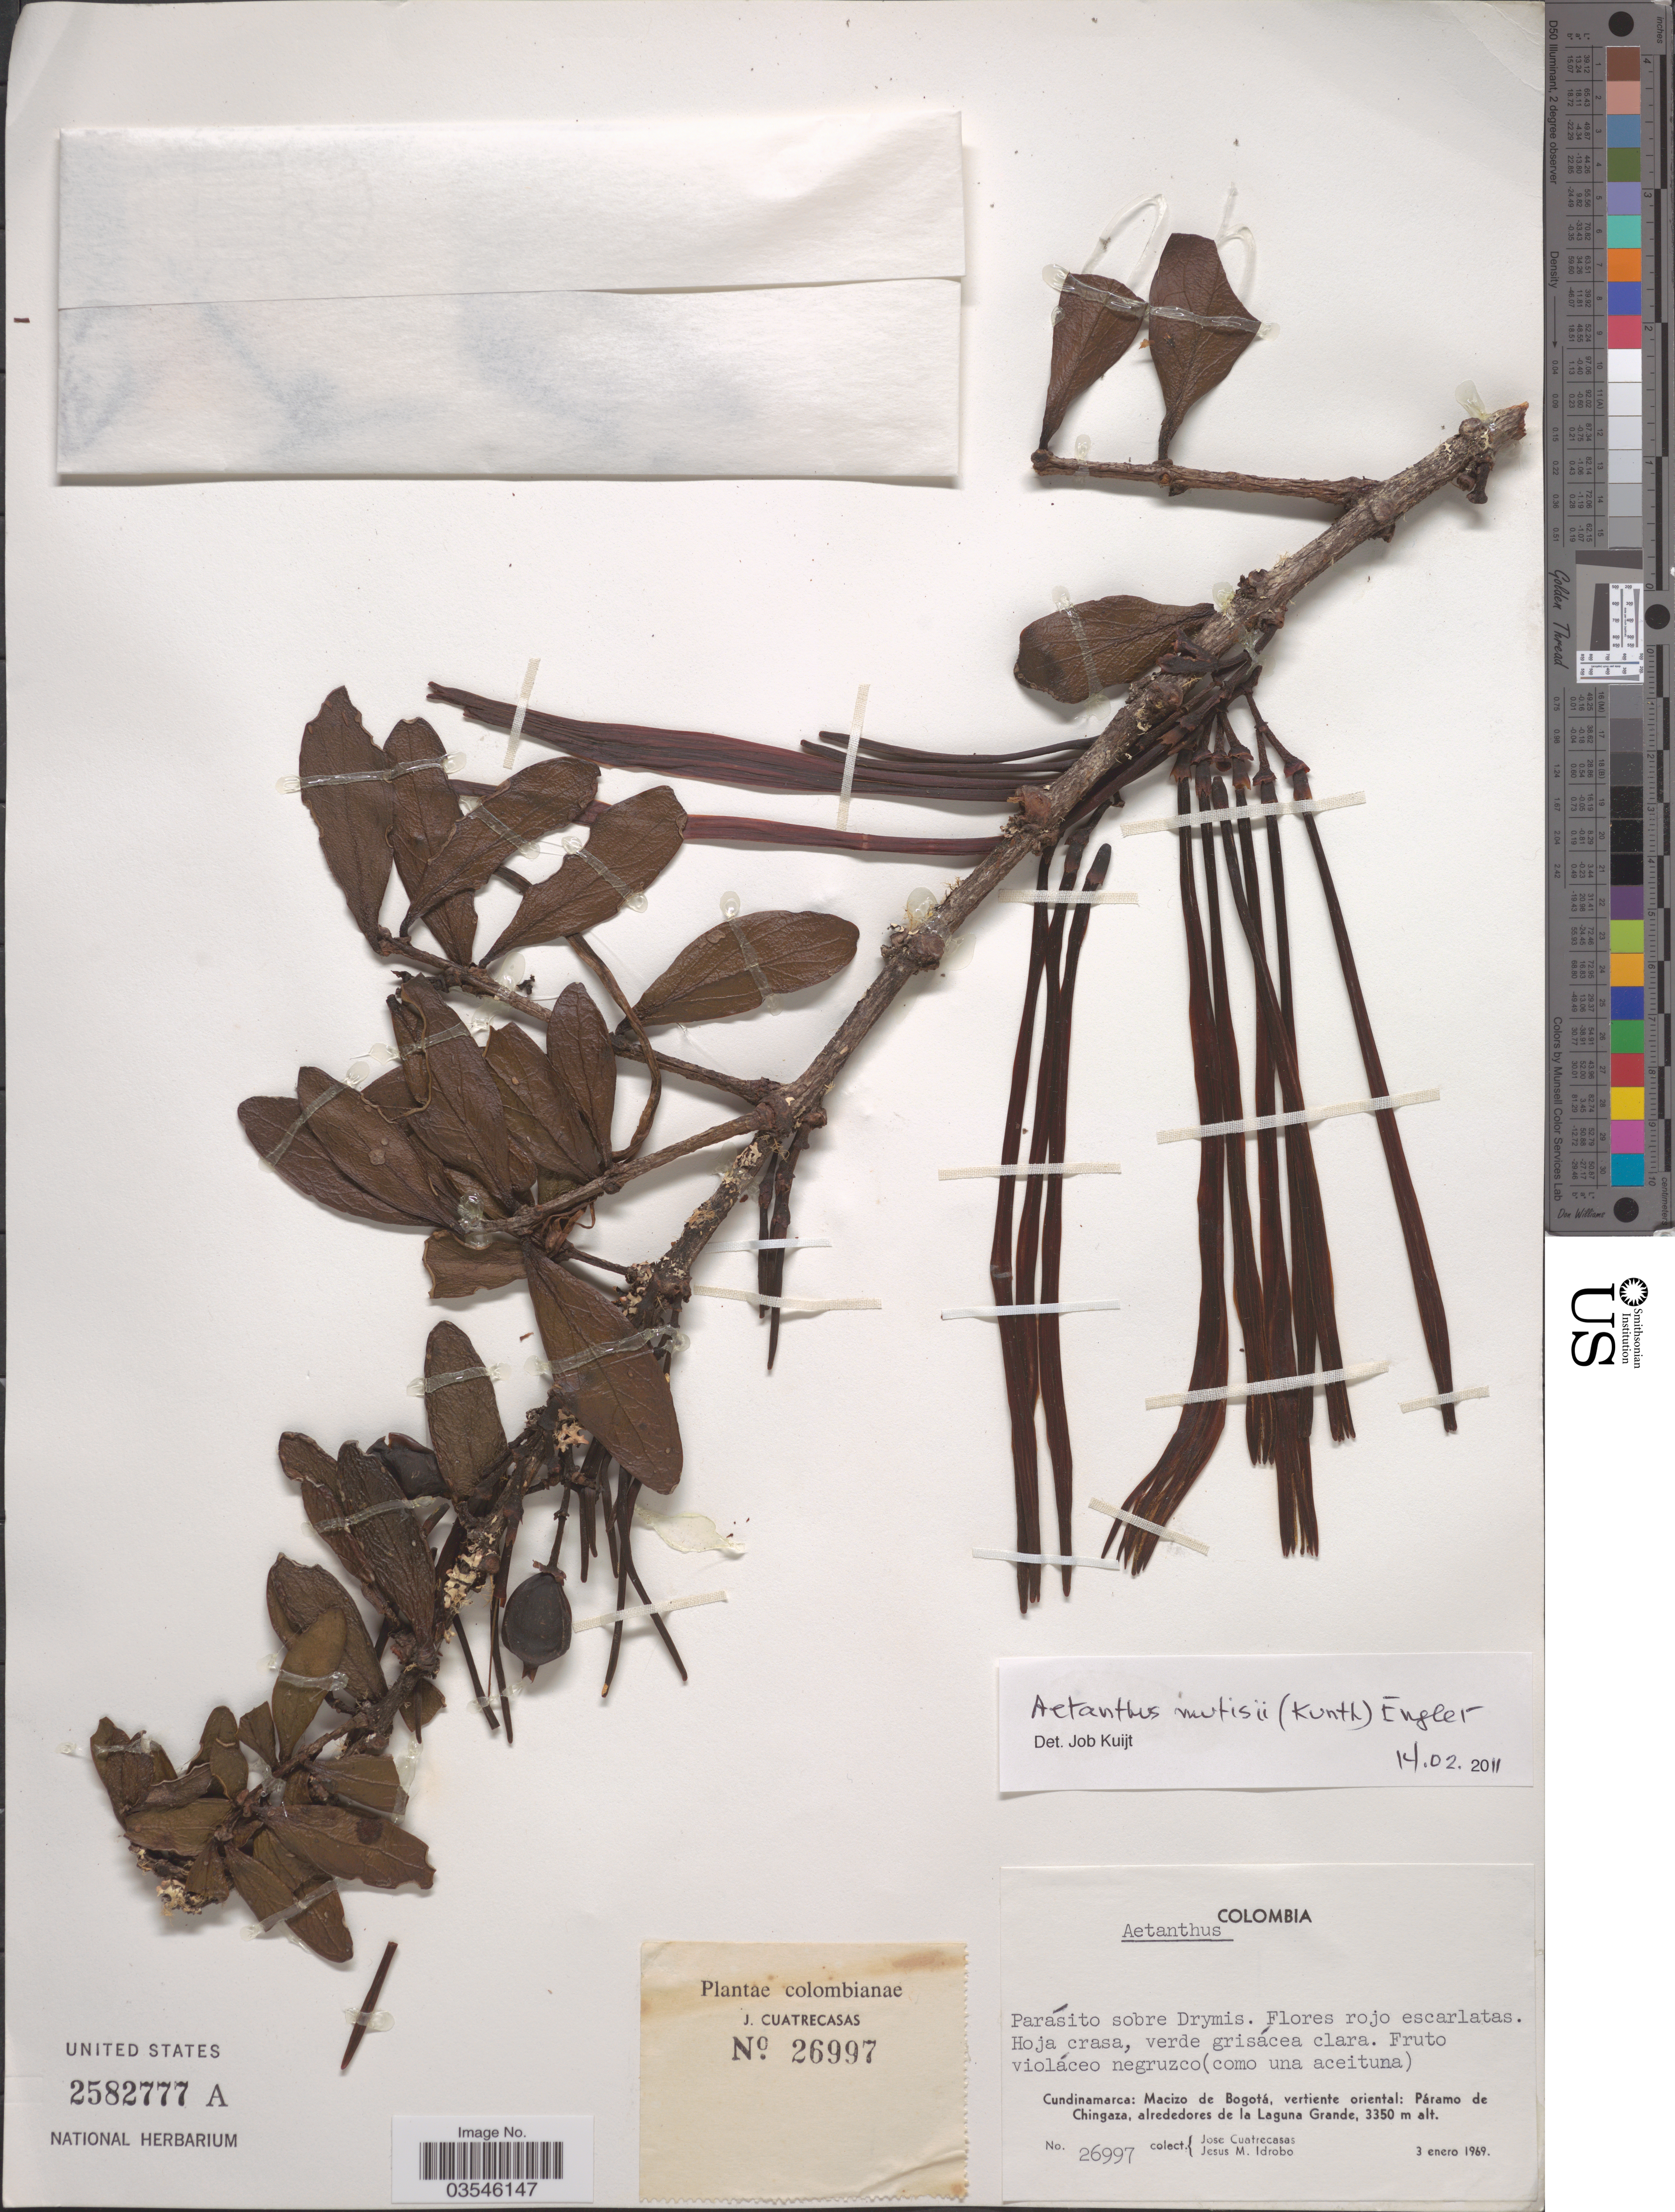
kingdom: Plantae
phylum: Tracheophyta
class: Magnoliopsida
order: Santalales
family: Loranthaceae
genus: Aetanthus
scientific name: Aetanthus mutisii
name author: (Kunth) Engl.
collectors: J. Cuatrecasas & J. M. Idrobo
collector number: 26997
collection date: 1969-01-03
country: Colombia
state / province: Cundinamarca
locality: Macizo de Bogotá, vertiente oriental: Páramo de Chingaza, alrededores de la Laguna Grande.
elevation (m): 3350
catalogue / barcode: US 2582777A